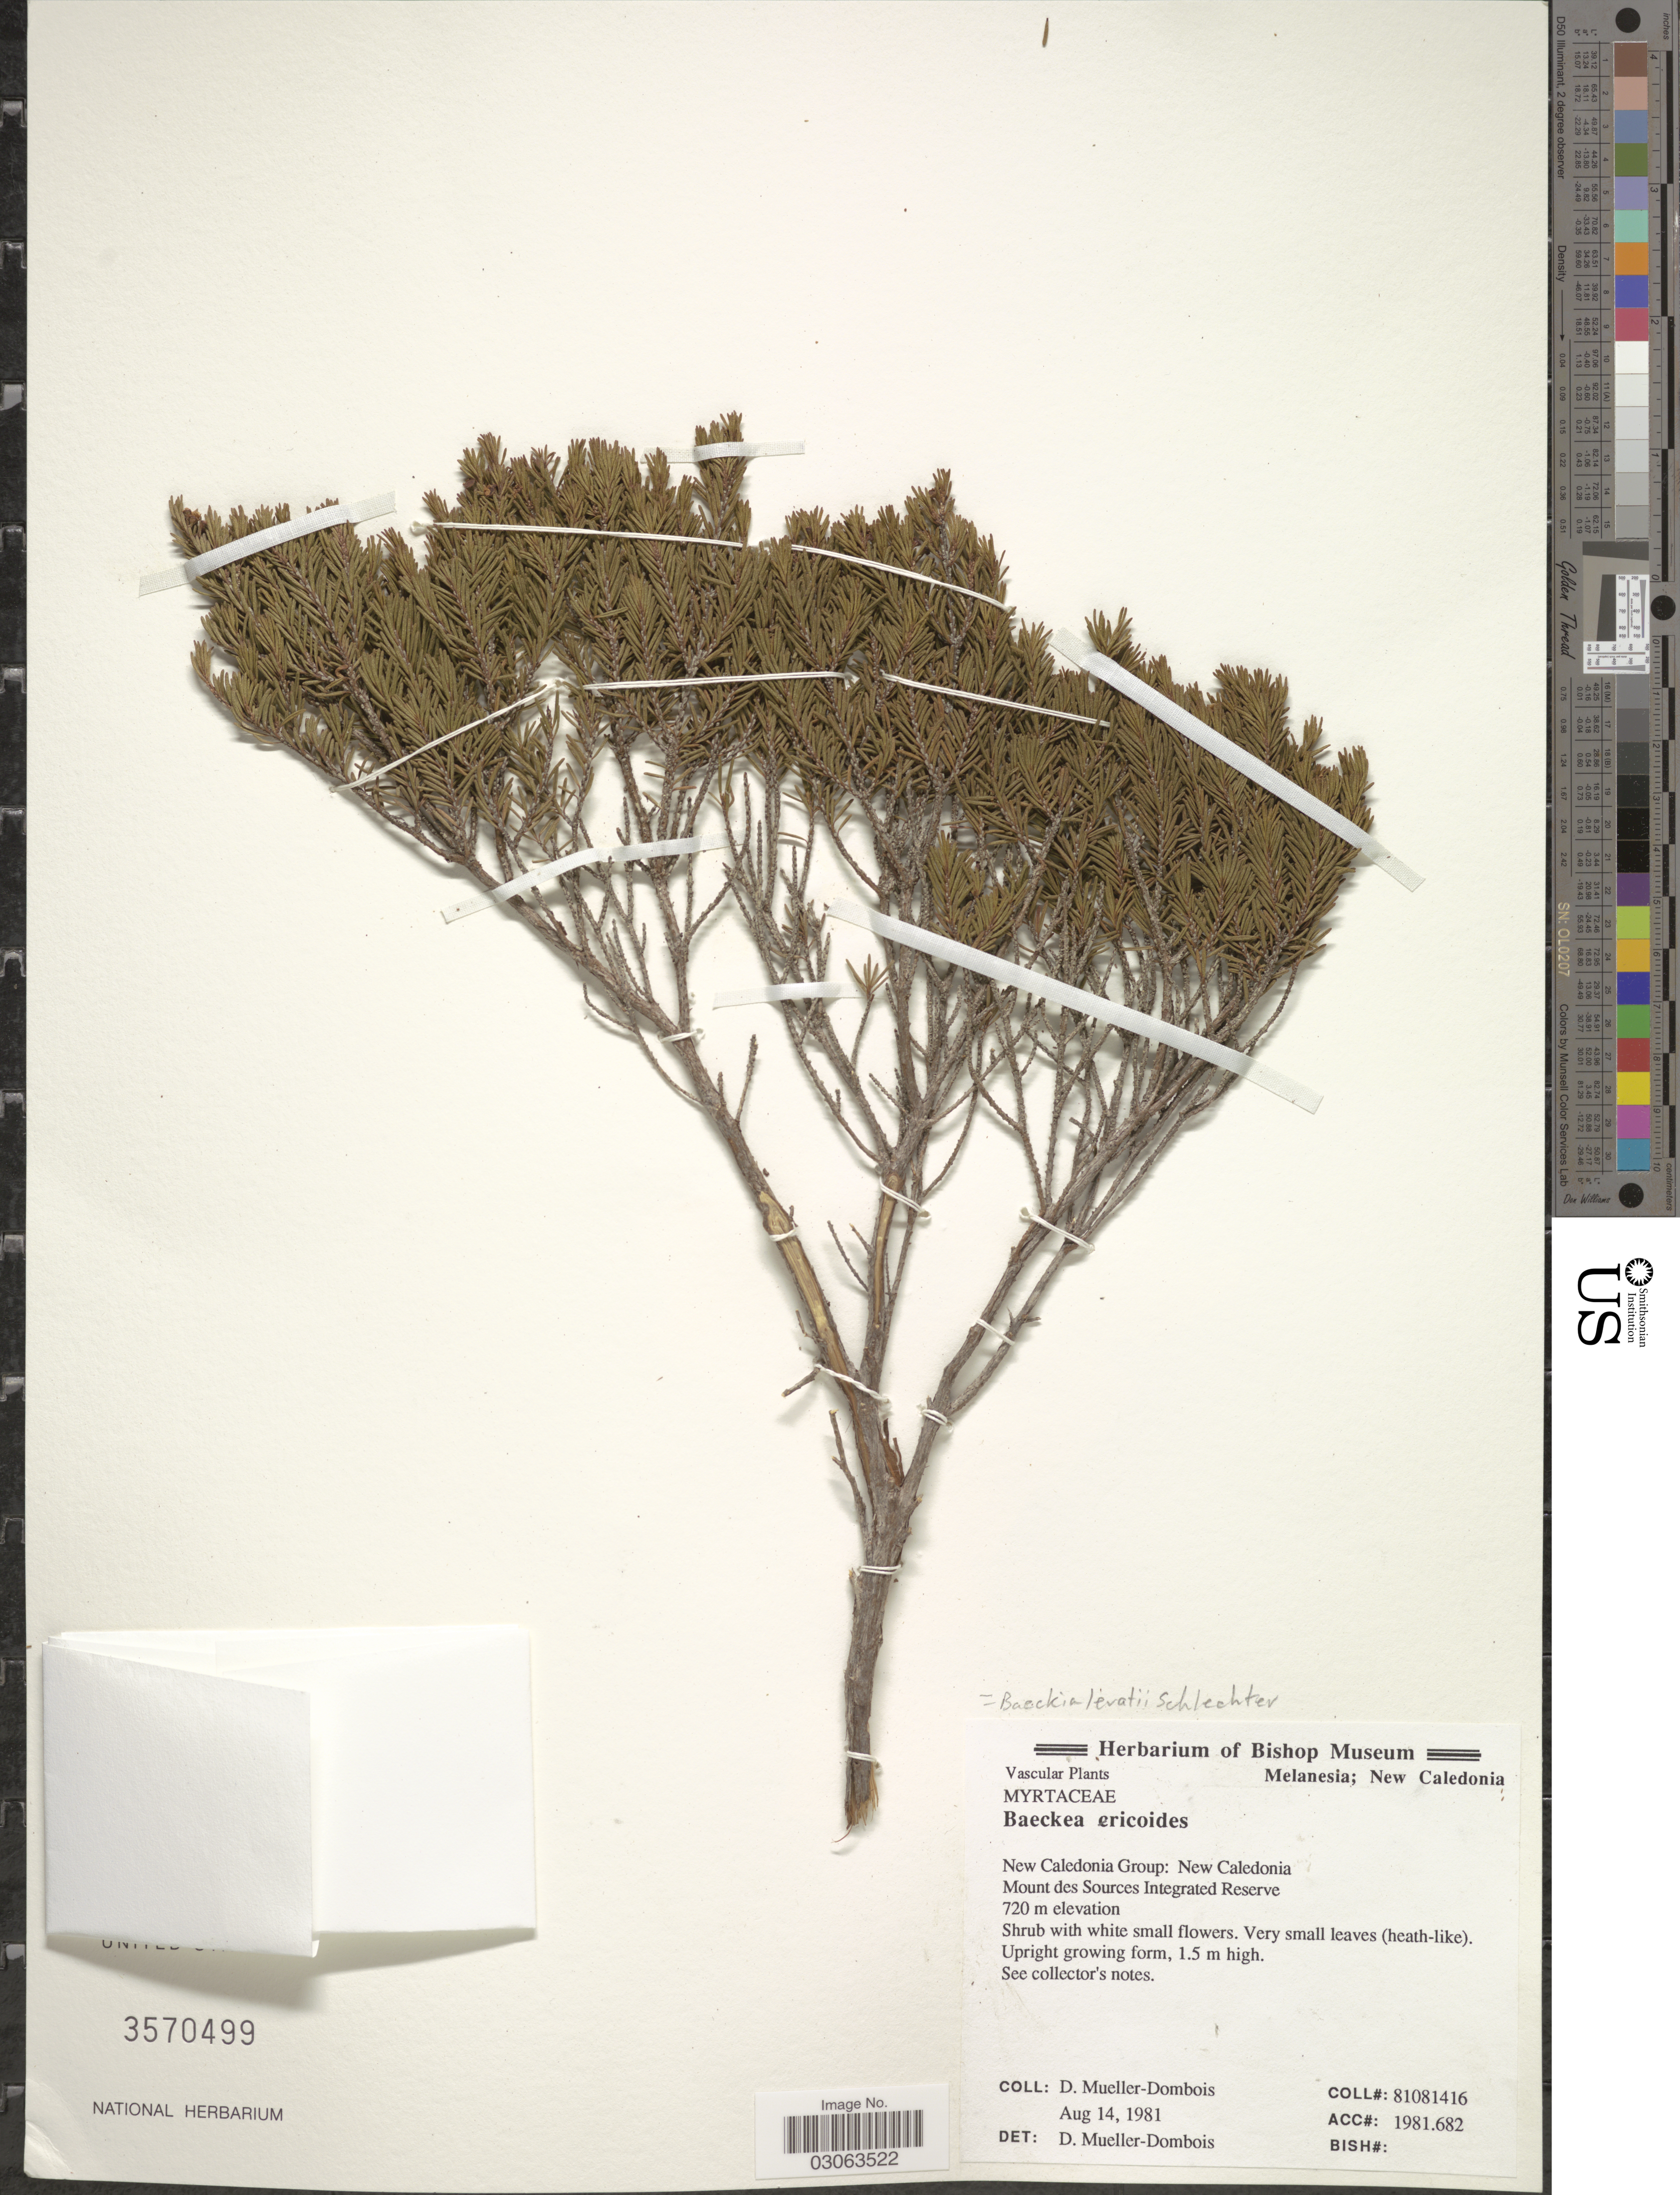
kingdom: Plantae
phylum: Tracheophyta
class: Magnoliopsida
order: Myrtales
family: Myrtaceae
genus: Sannantha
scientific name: Sannantha leratii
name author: (Schltr.) P.G. Wilson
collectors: D. Mueller-Dombois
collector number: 81081416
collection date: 1981-08-14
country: New Caledonia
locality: Melanesia. New Caledonia Group. Mount des Sources Integrated Reserve.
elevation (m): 720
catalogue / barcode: US 3570499